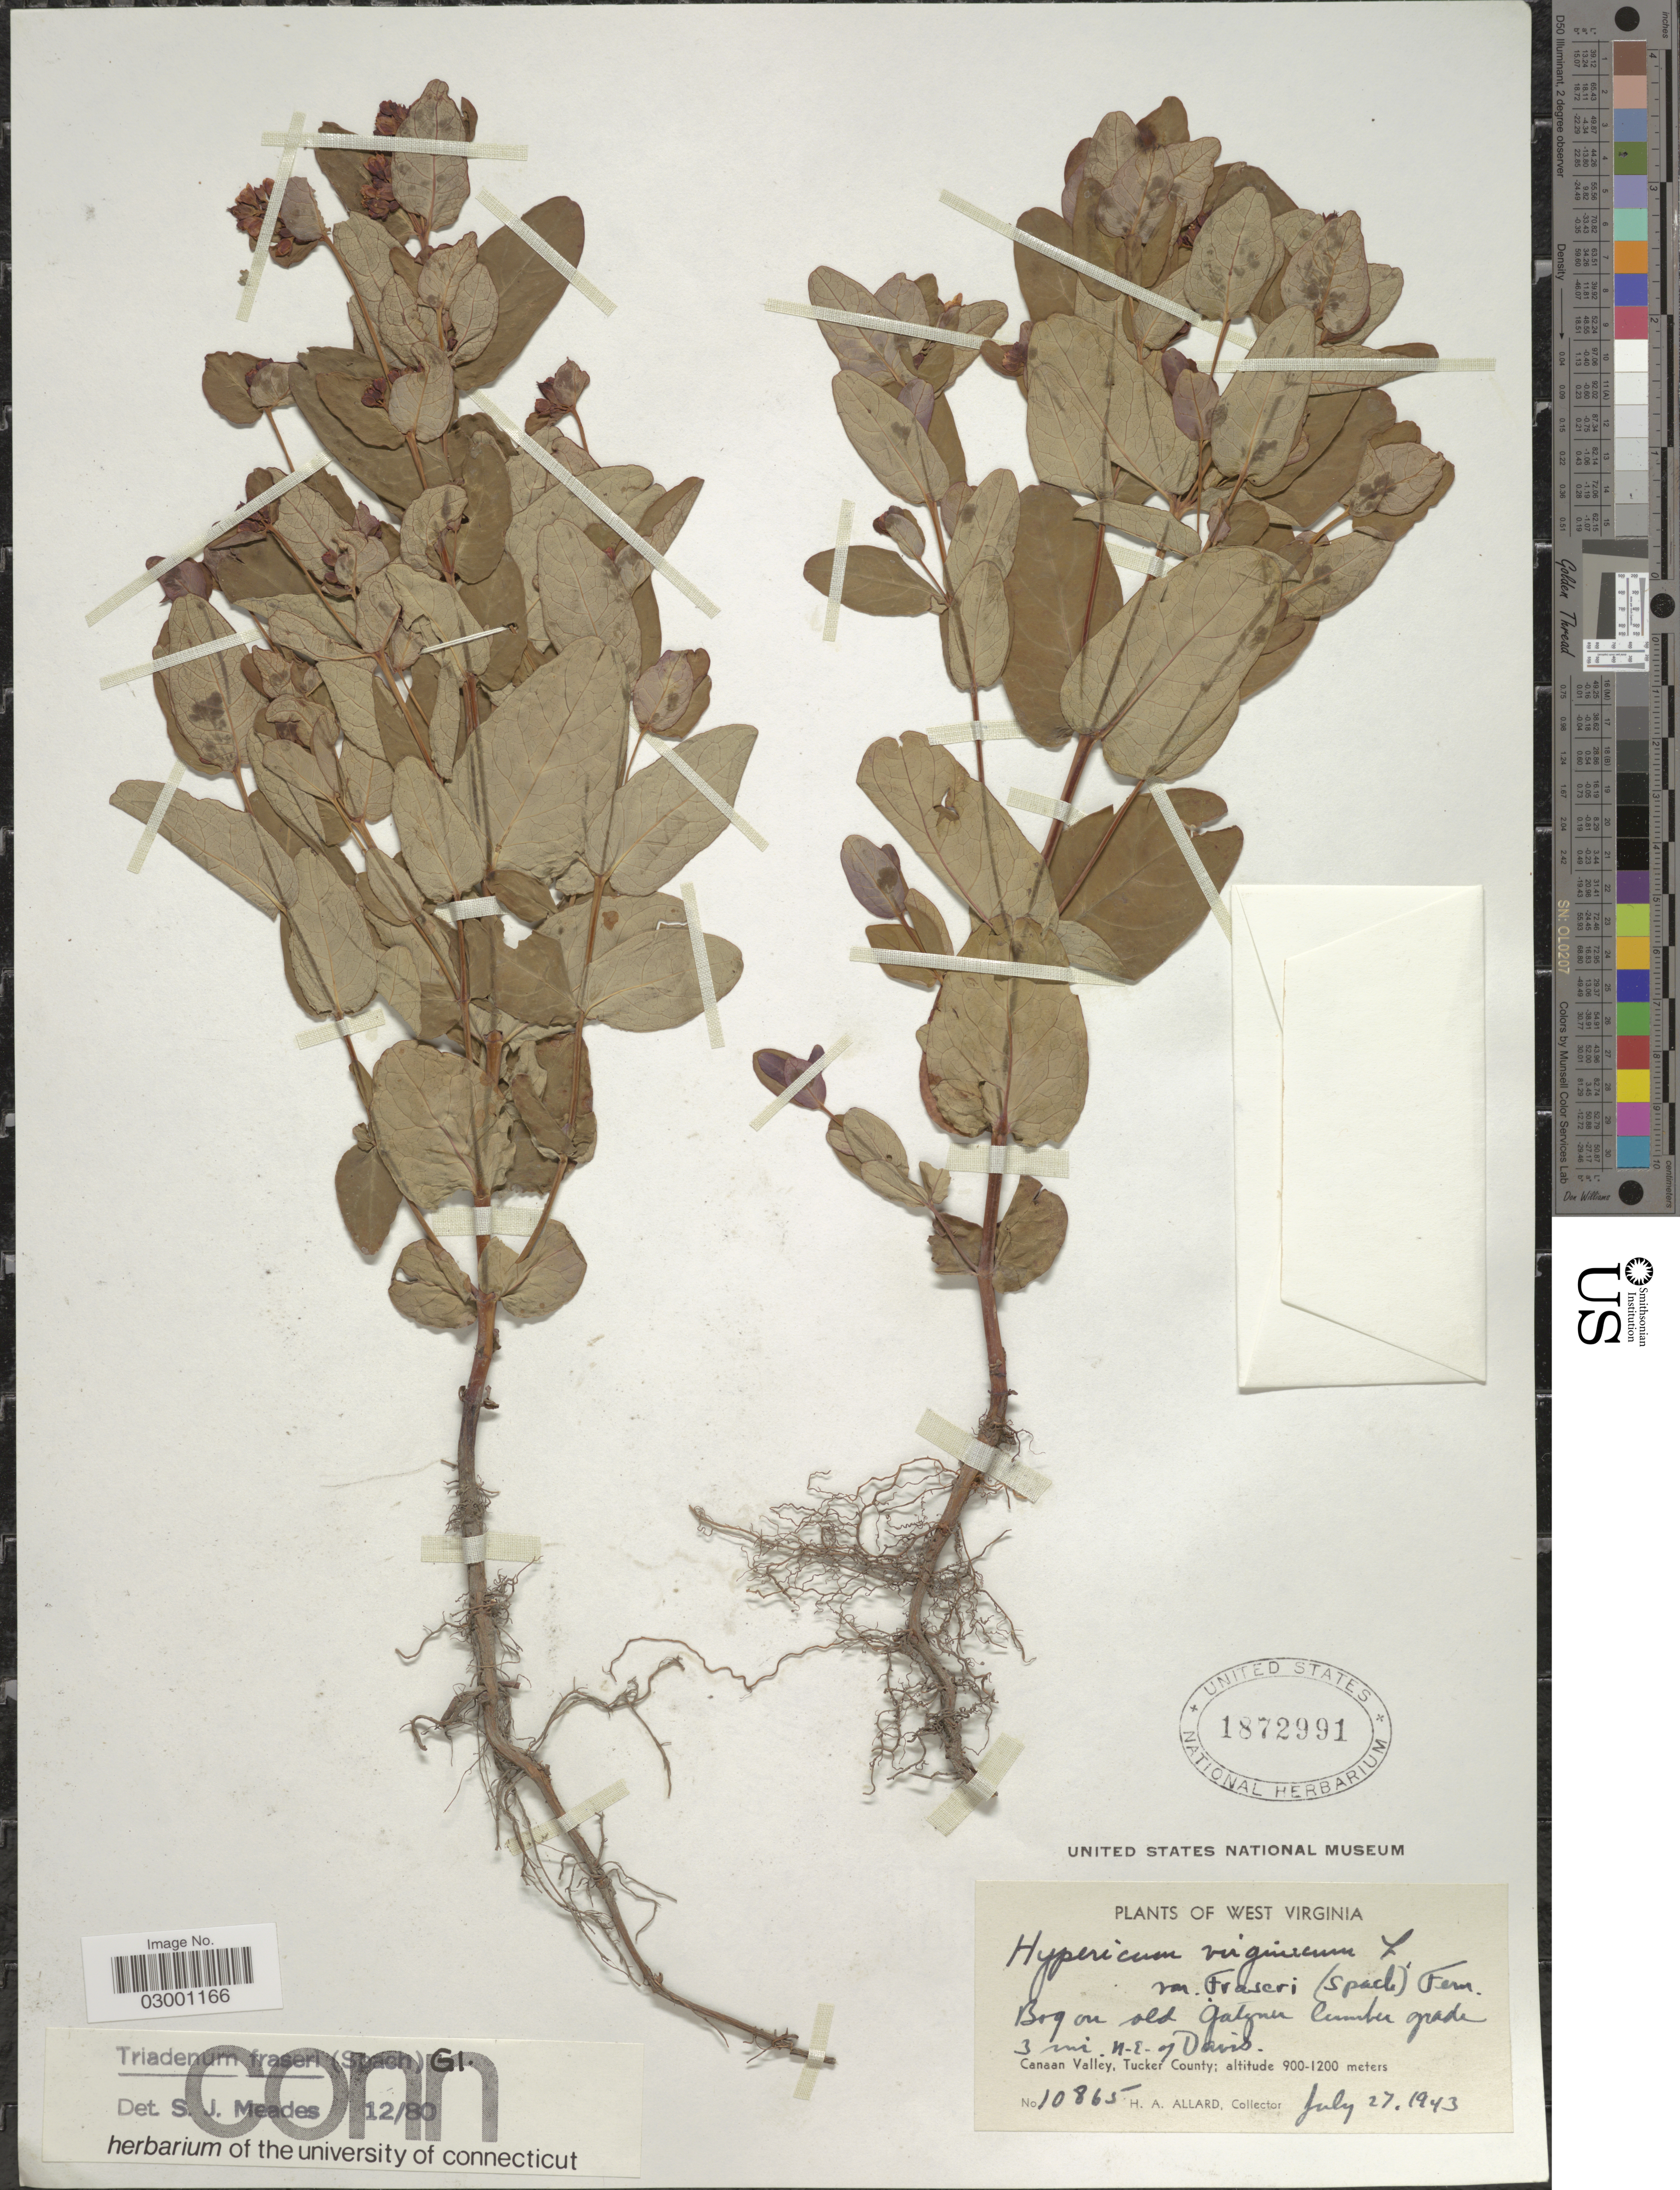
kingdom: Plantae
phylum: Tracheophyta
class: Magnoliopsida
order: Malpighiales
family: Hypericaceae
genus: Hypericum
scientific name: Hypericum fraseri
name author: Steud.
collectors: H. A. Allard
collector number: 10865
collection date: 1943-07-27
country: United States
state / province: West Virginia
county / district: Tucker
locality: Bog on old Gatzner lumber grade, 3 mi. N-E of Davis, Canaan Valley, Tucker County.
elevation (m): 900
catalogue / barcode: US 1872991